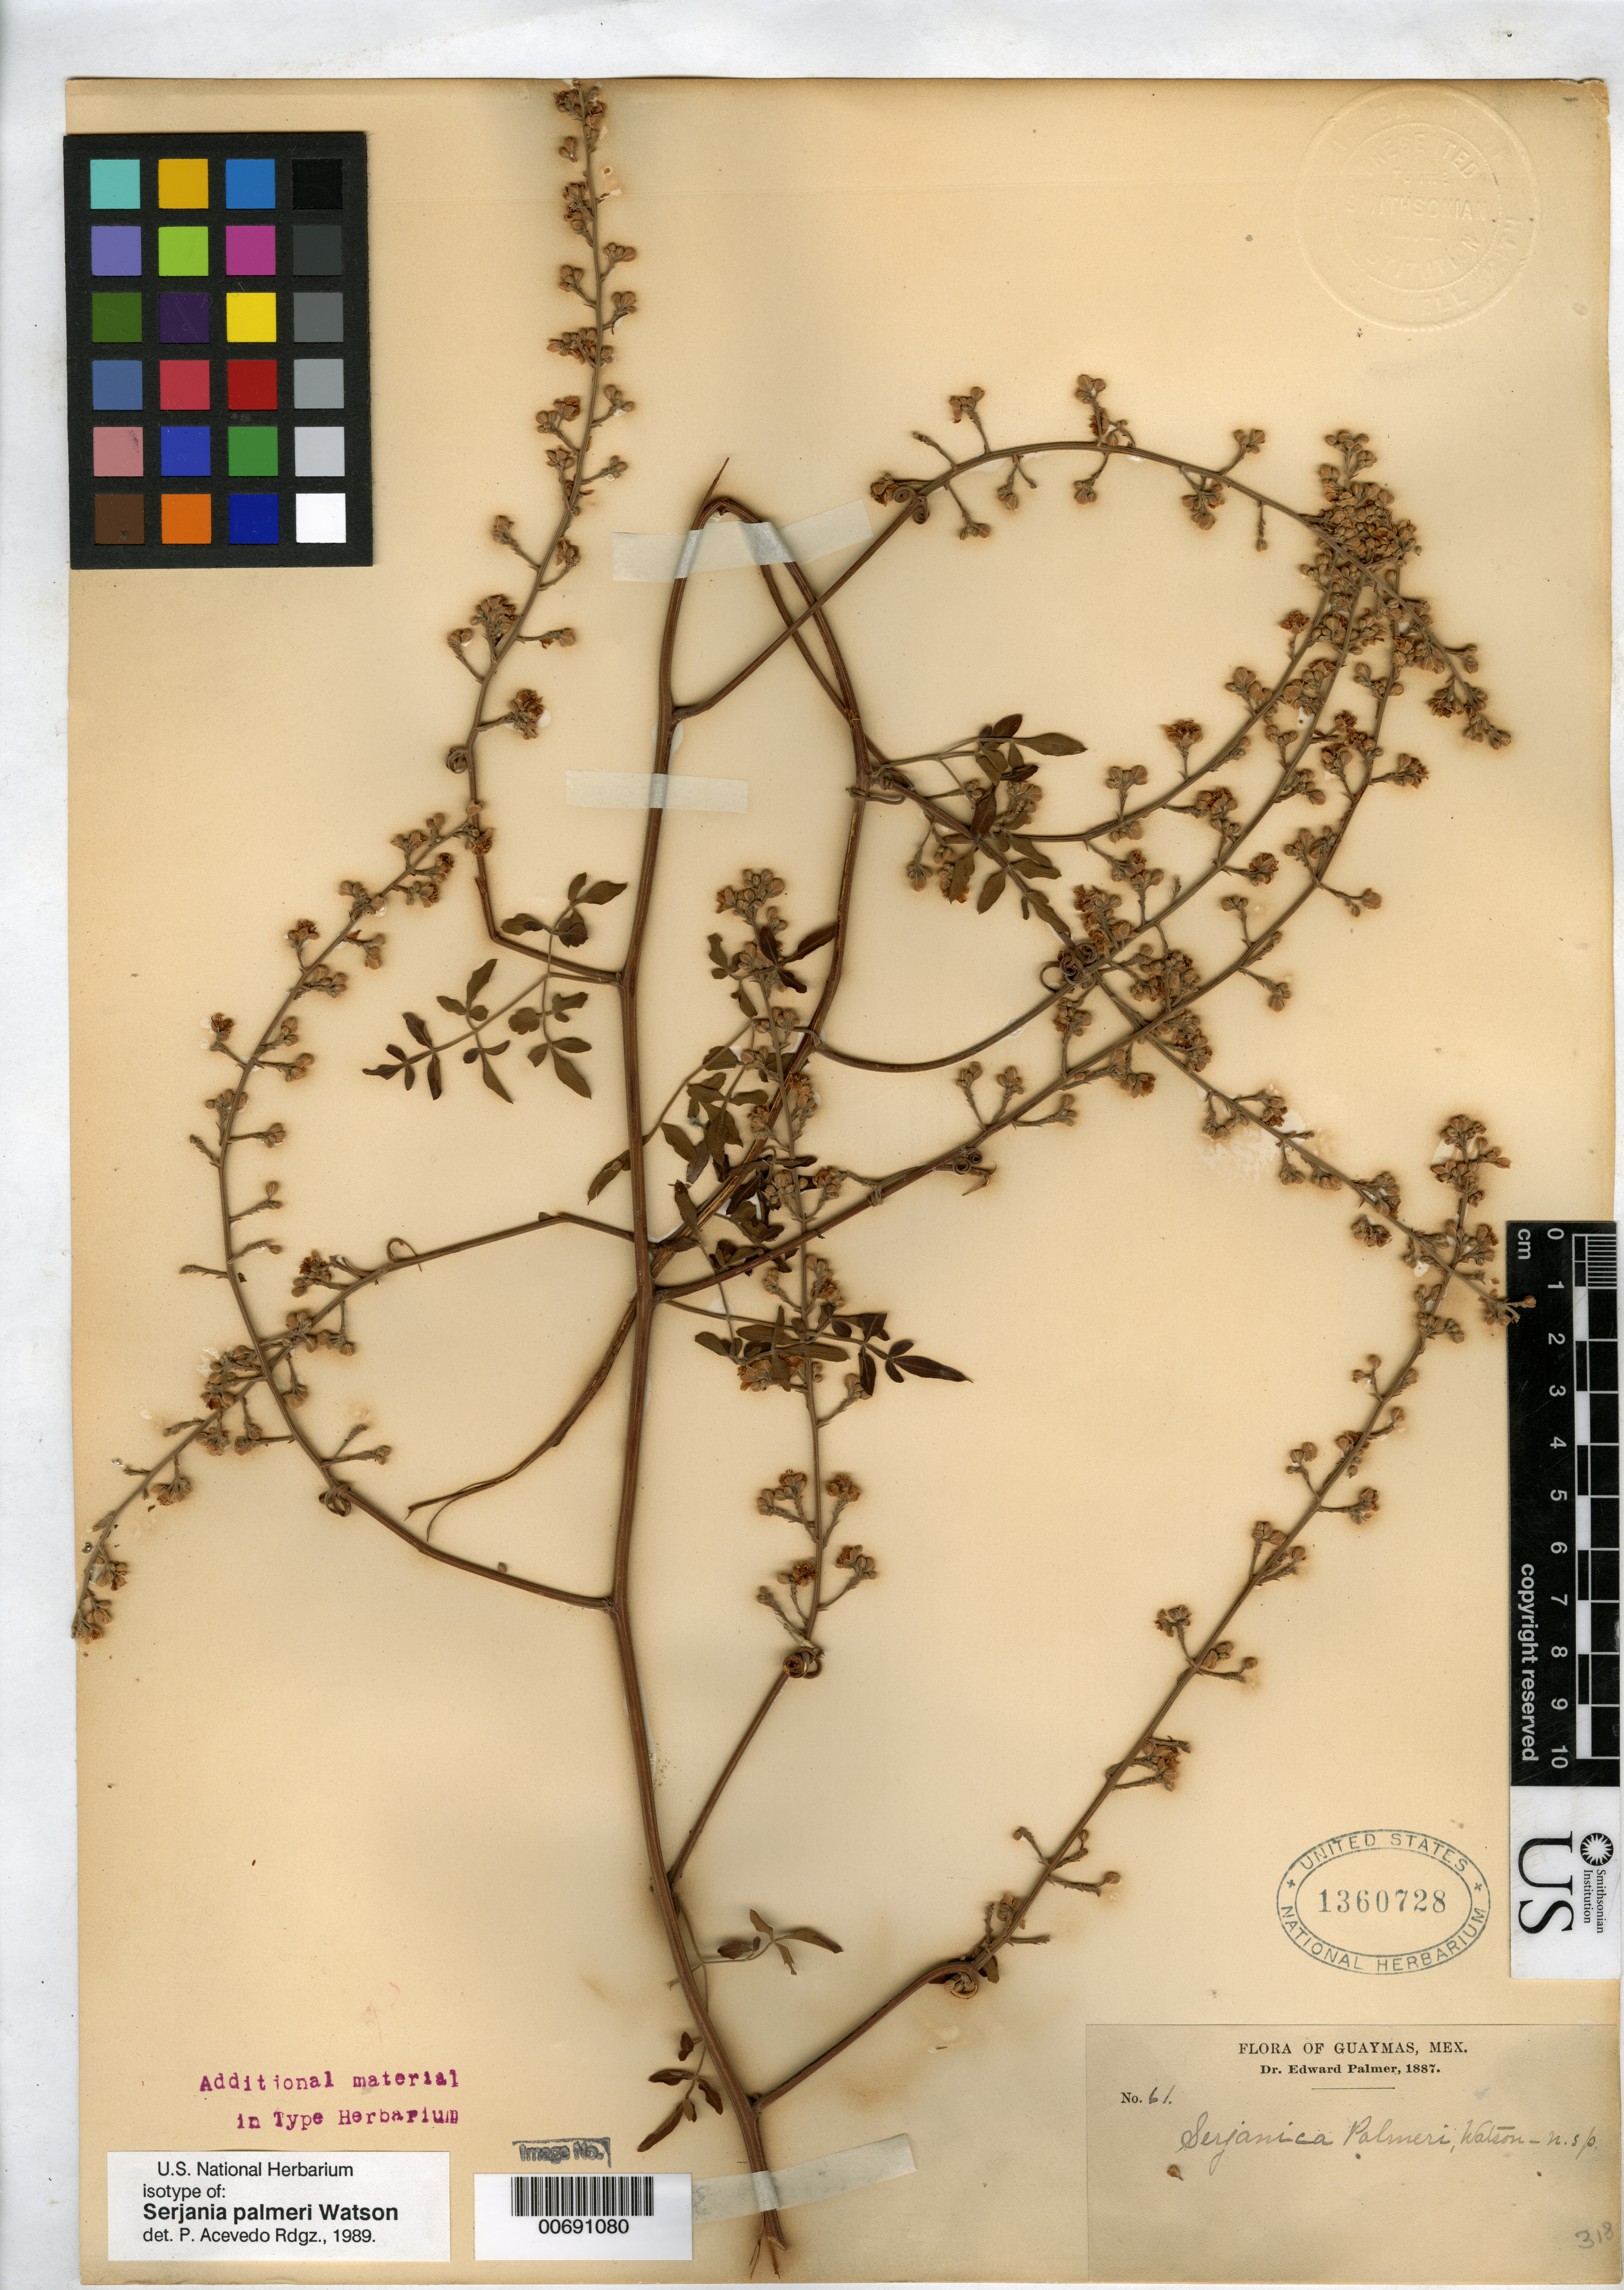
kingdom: Plantae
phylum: Tracheophyta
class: Magnoliopsida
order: Sapindales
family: Sapindaceae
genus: Serjania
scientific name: Serjania palmeri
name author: S. Watson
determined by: Acevedo-Rodríguez, P., (BOT), Smithsonian Institution - National Museum of Natural History (UNITED STATES)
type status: Type Collection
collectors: E. Palmer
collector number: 61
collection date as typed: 1887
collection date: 1887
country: Mexico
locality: Guaymas.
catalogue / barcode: US 1360728